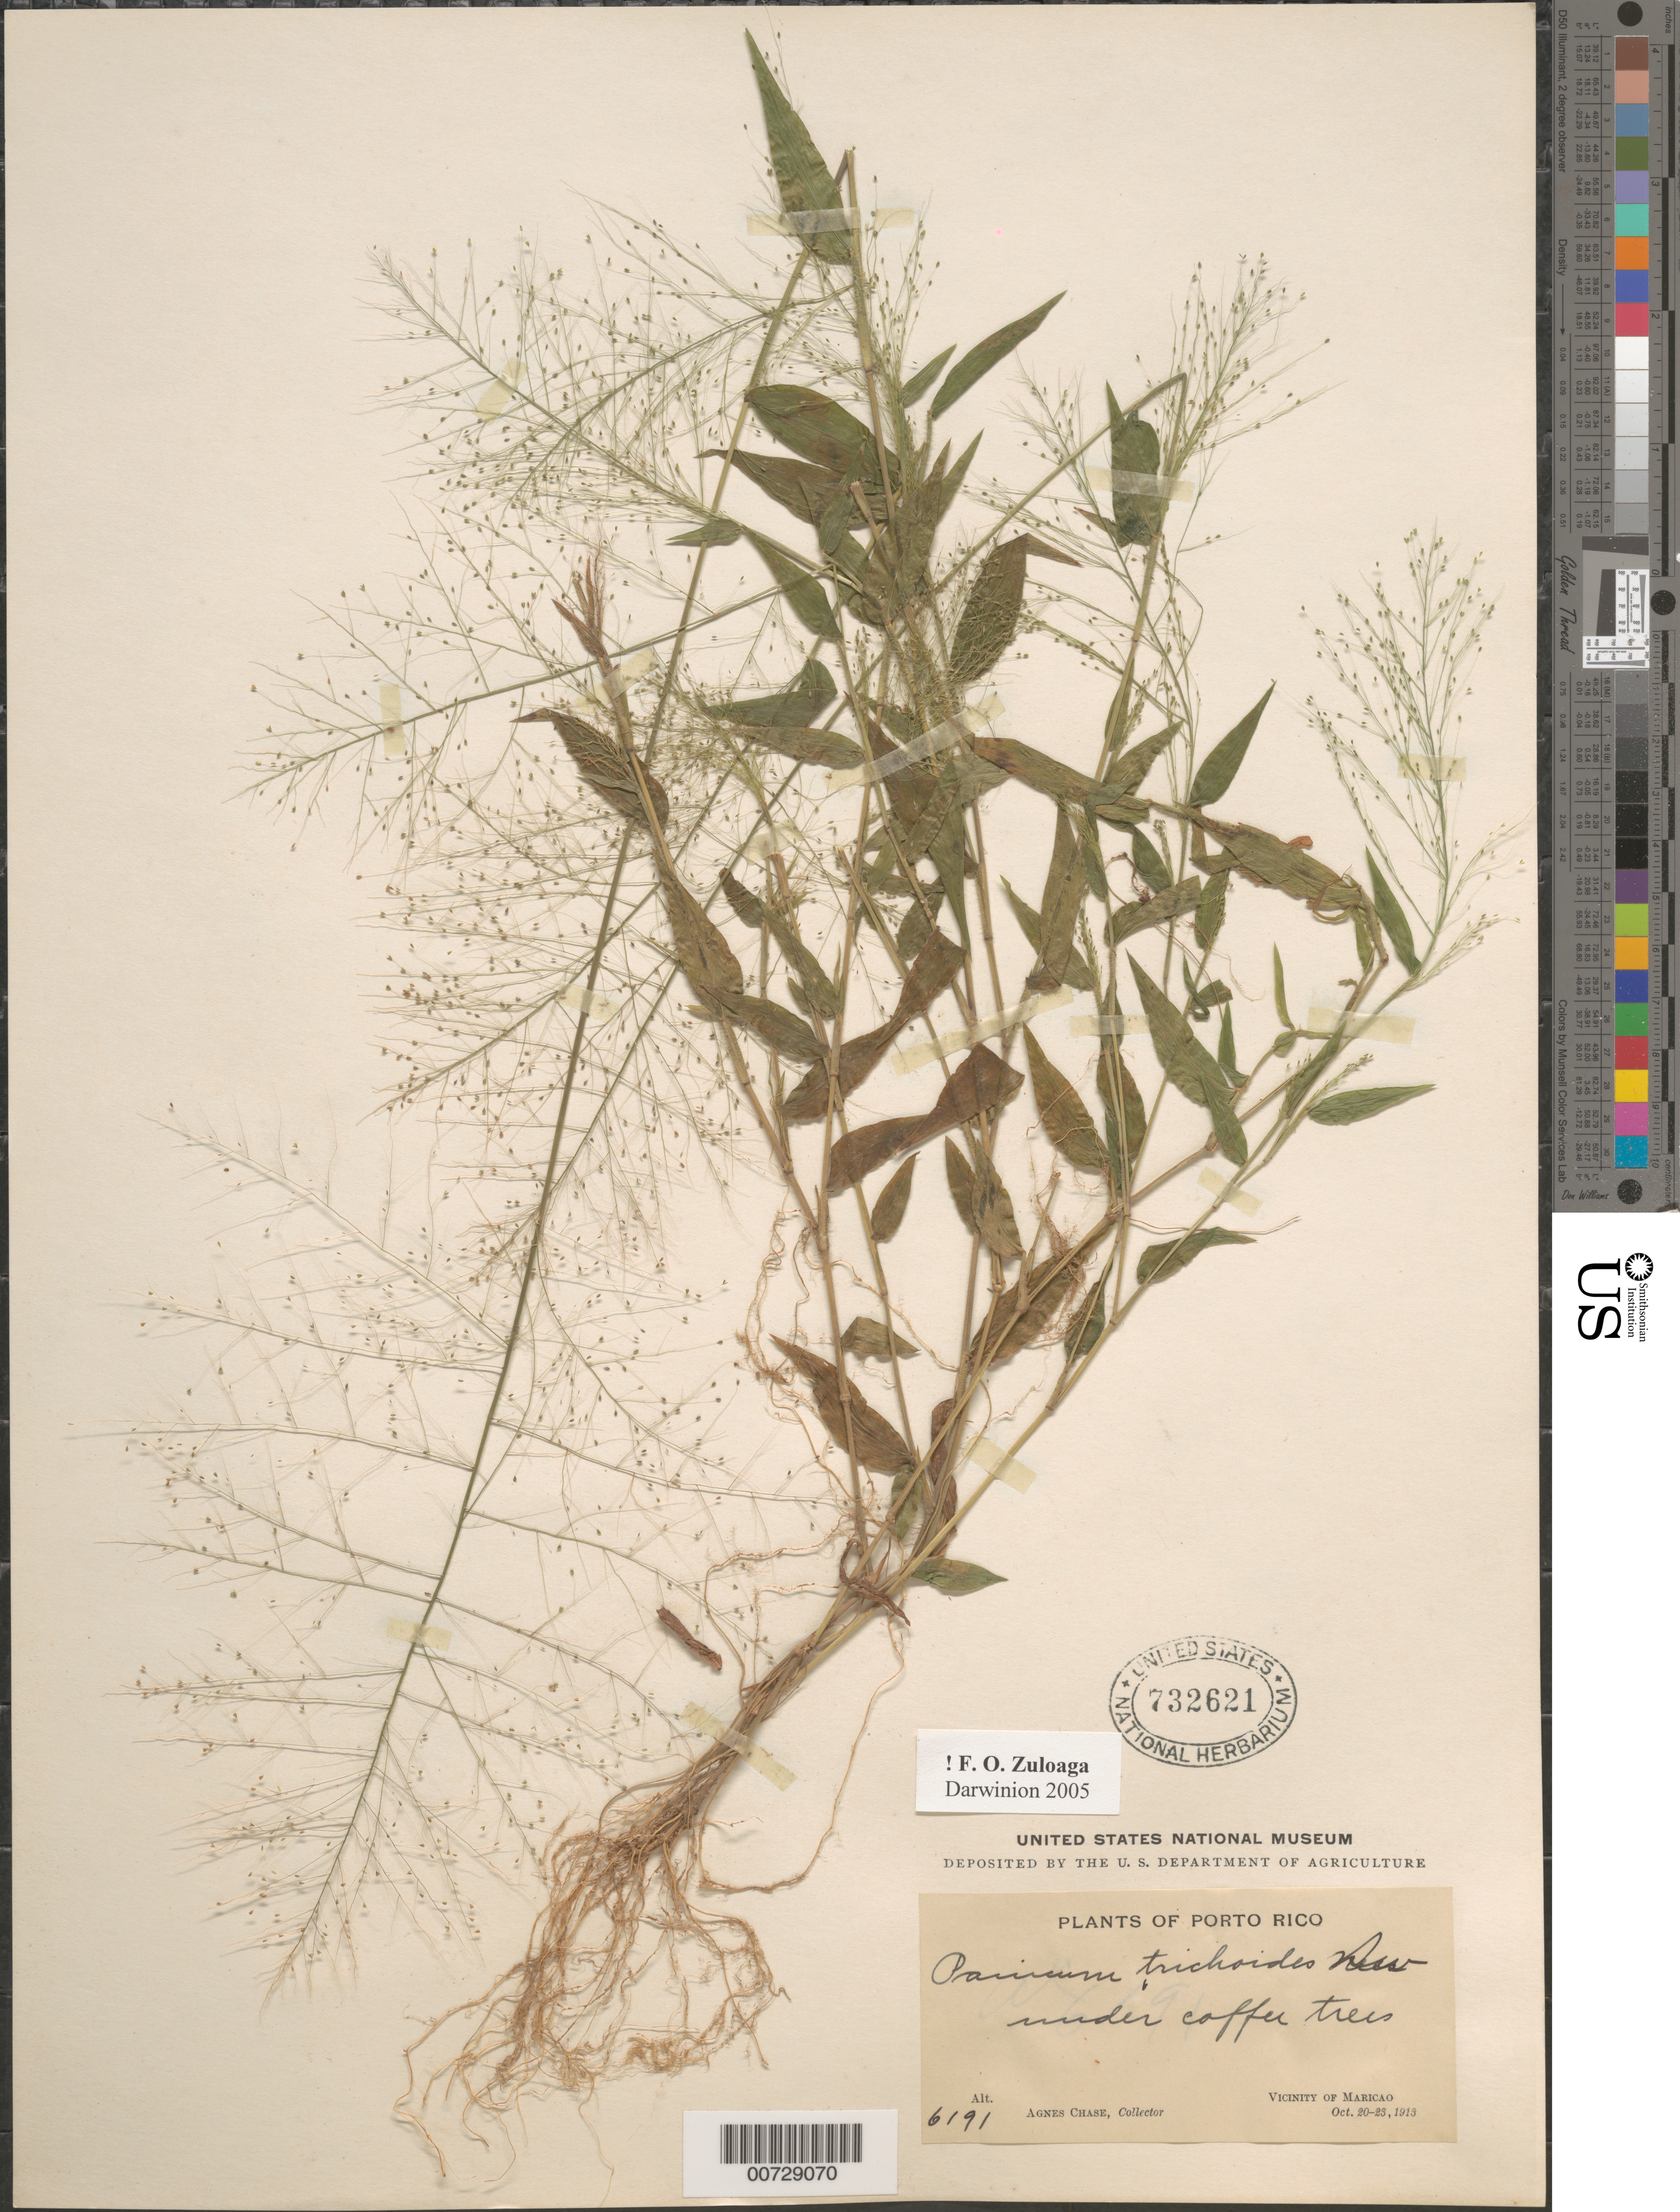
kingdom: Plantae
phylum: Tracheophyta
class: Liliopsida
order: Poales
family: Poaceae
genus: Panicum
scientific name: Panicum trichoides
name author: Sw.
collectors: A. Chase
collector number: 6191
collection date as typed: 20 Oct 1913 to 23 Oct 1913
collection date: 1913-10-20/1913-10-23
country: Puerto Rico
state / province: Maricao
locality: Maricao, vic of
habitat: Under coffee trees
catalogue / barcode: US 732621